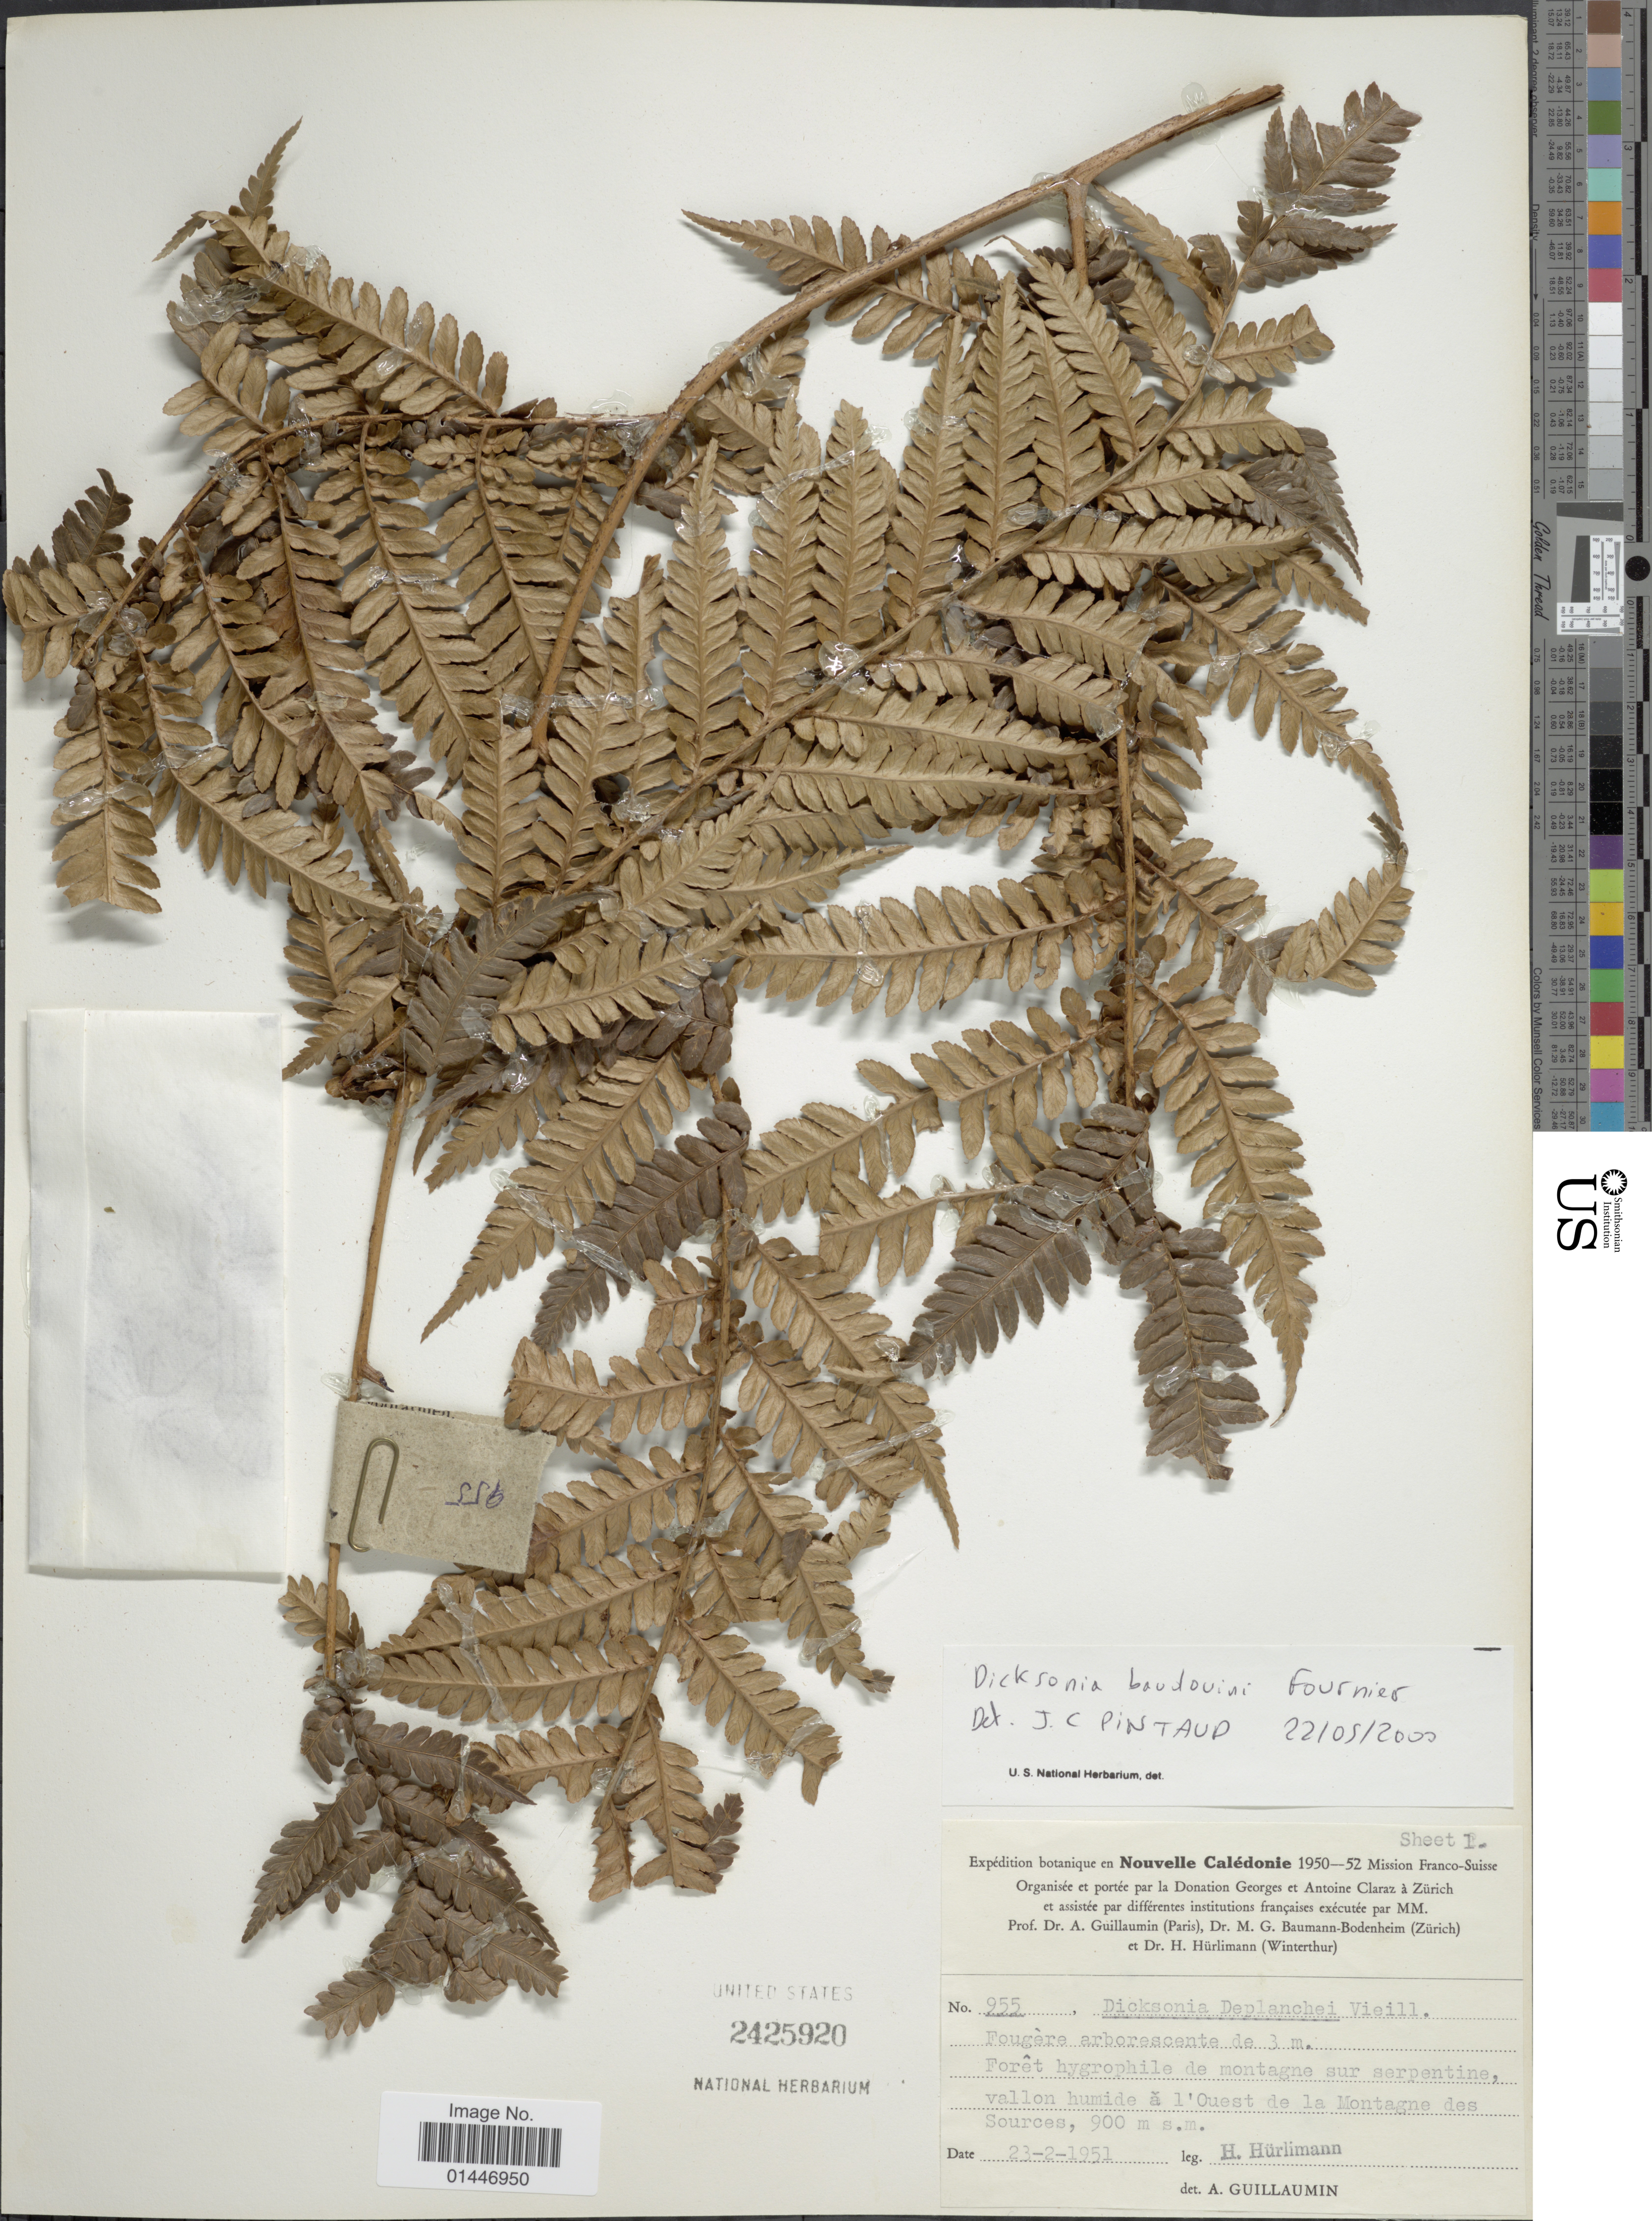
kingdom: Plantae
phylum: Tracheophyta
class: Polypodiopsida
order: Cyatheales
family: Dicksoniaceae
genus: Dicksonia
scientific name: Dicksonia baudouinii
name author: E. Fourn.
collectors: H. Hurlimann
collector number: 955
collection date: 1951-02-23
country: New Caledonia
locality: Foret hygrophile de montagne sur serpentine, vallon humide a l' Ouest de la Montagne des Sources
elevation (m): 900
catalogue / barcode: US 2425920